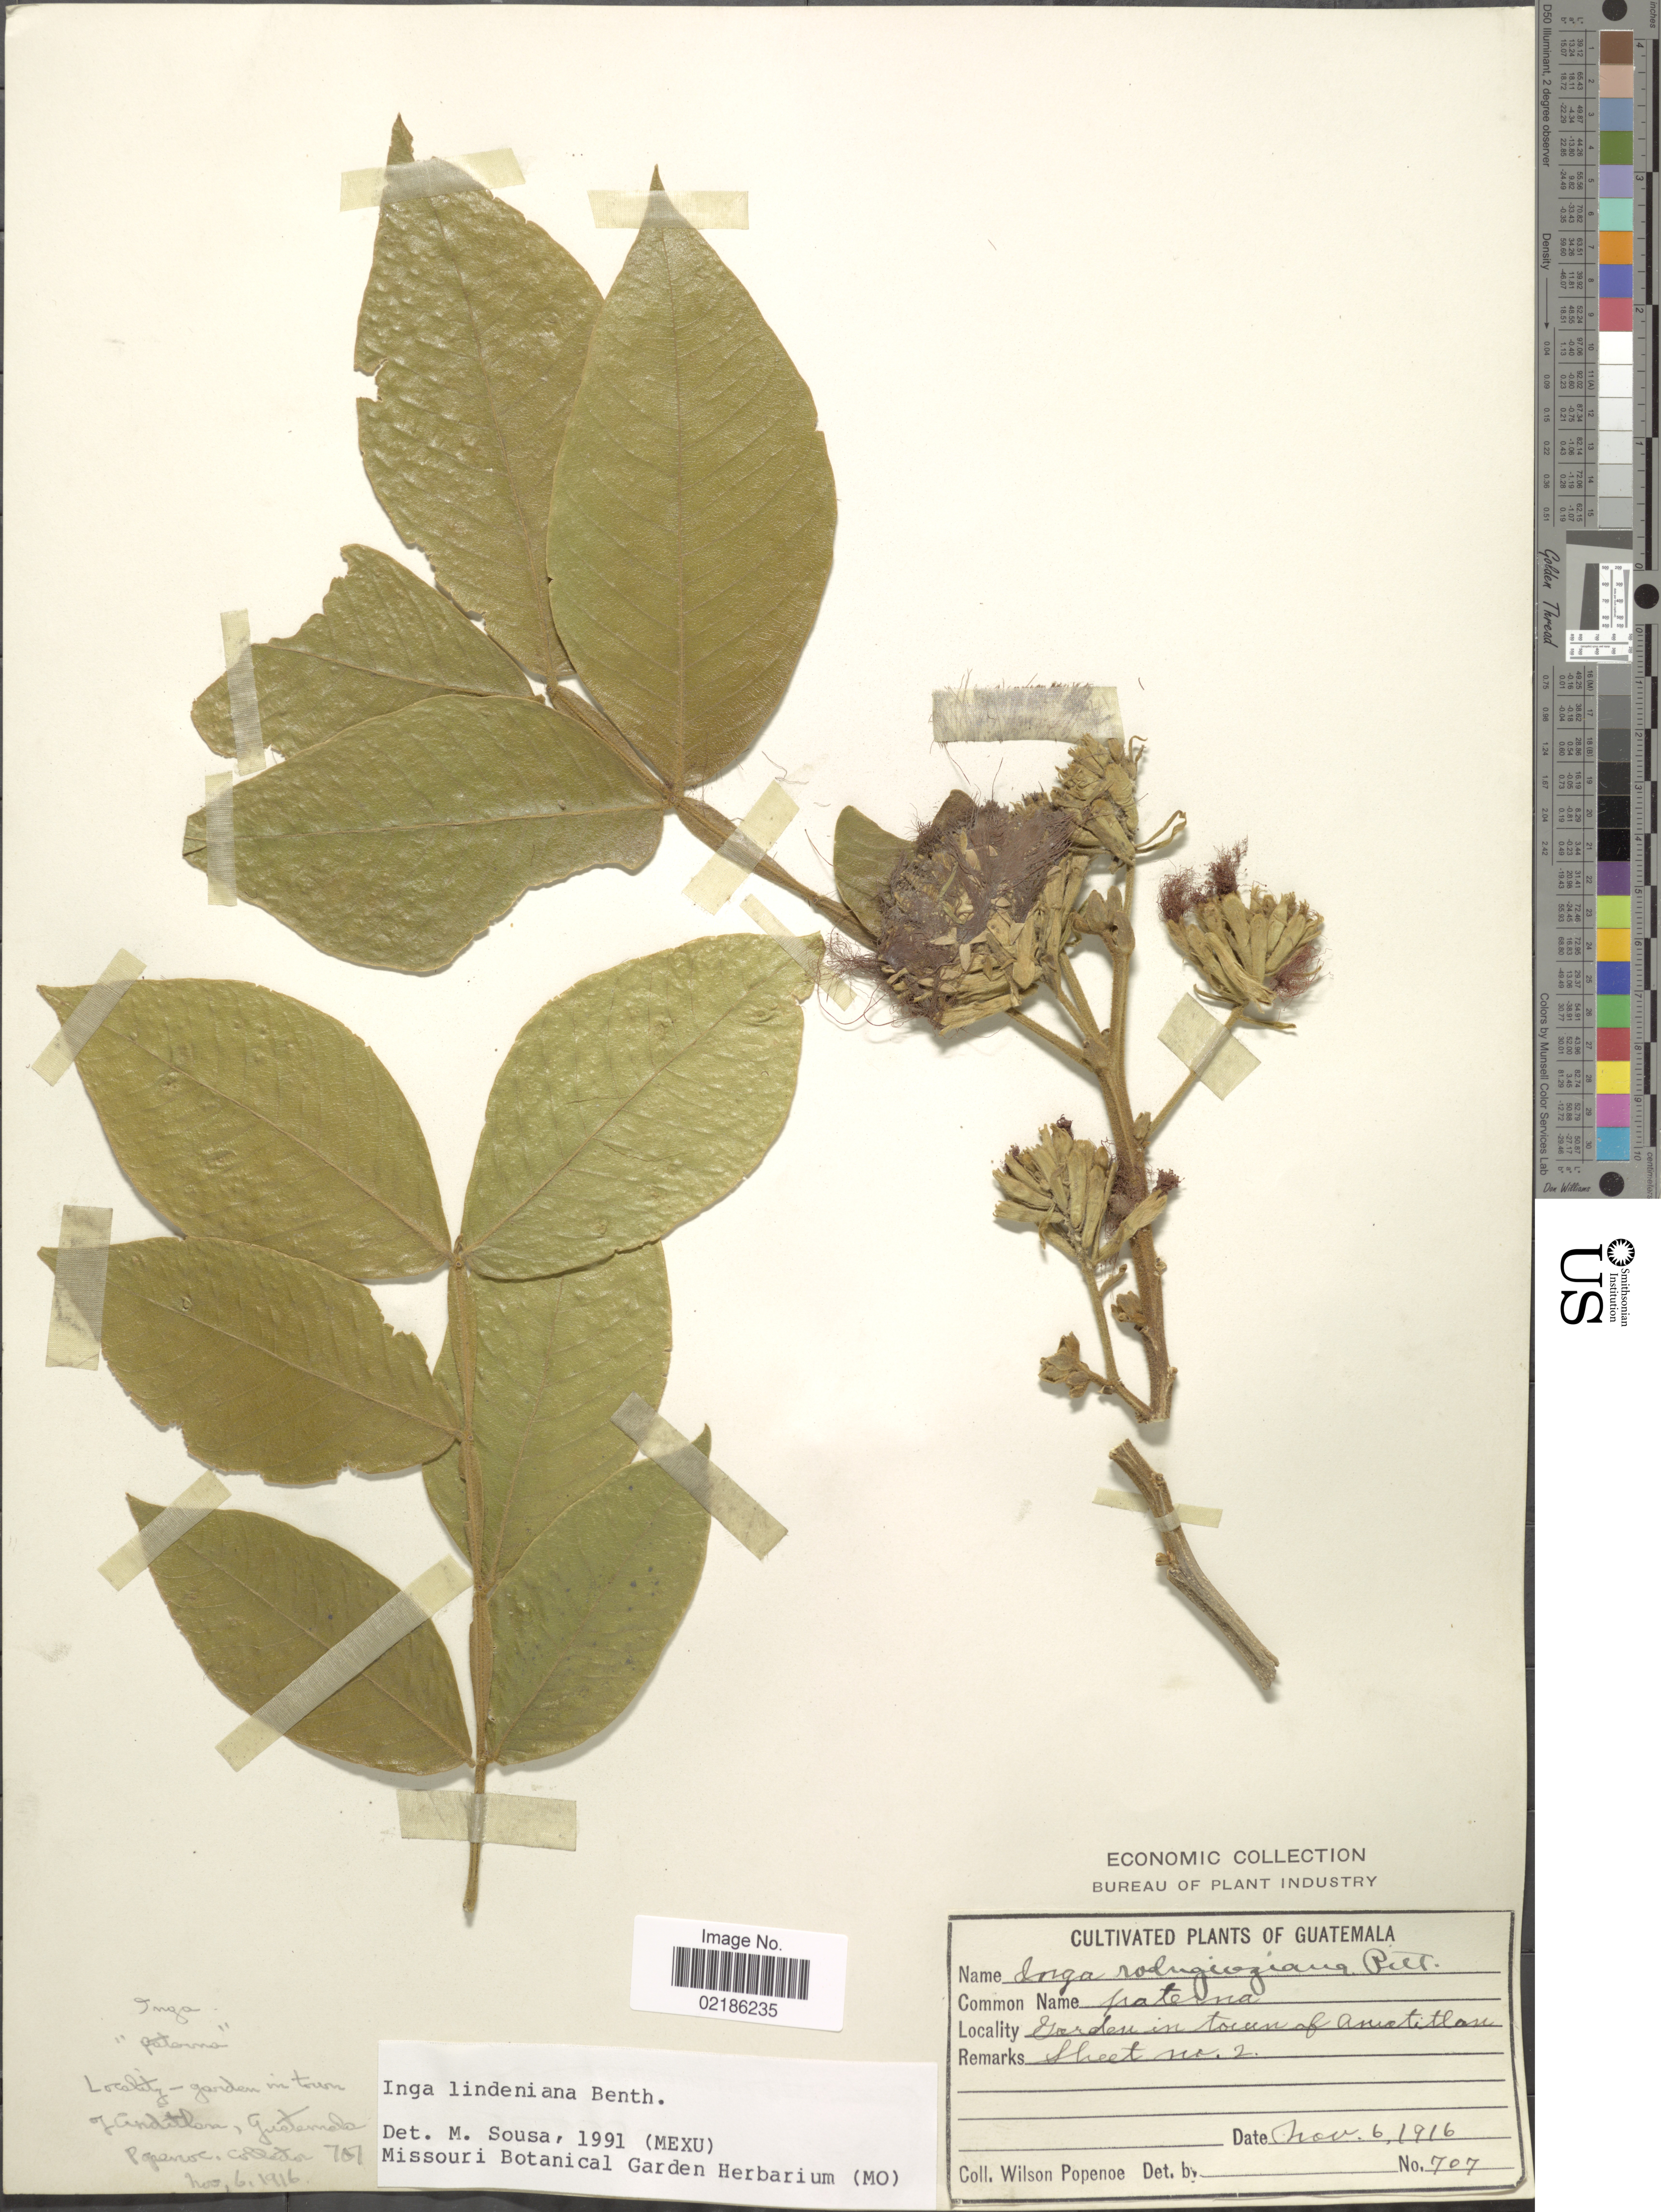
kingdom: Plantae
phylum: Tracheophyta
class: Magnoliopsida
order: Fabales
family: Fabaceae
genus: Inga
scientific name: Inga lindeniana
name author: Benth.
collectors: W. Popenoe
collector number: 707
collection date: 1916-11-06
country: Guatemala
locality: Garden in town of Amatitlan